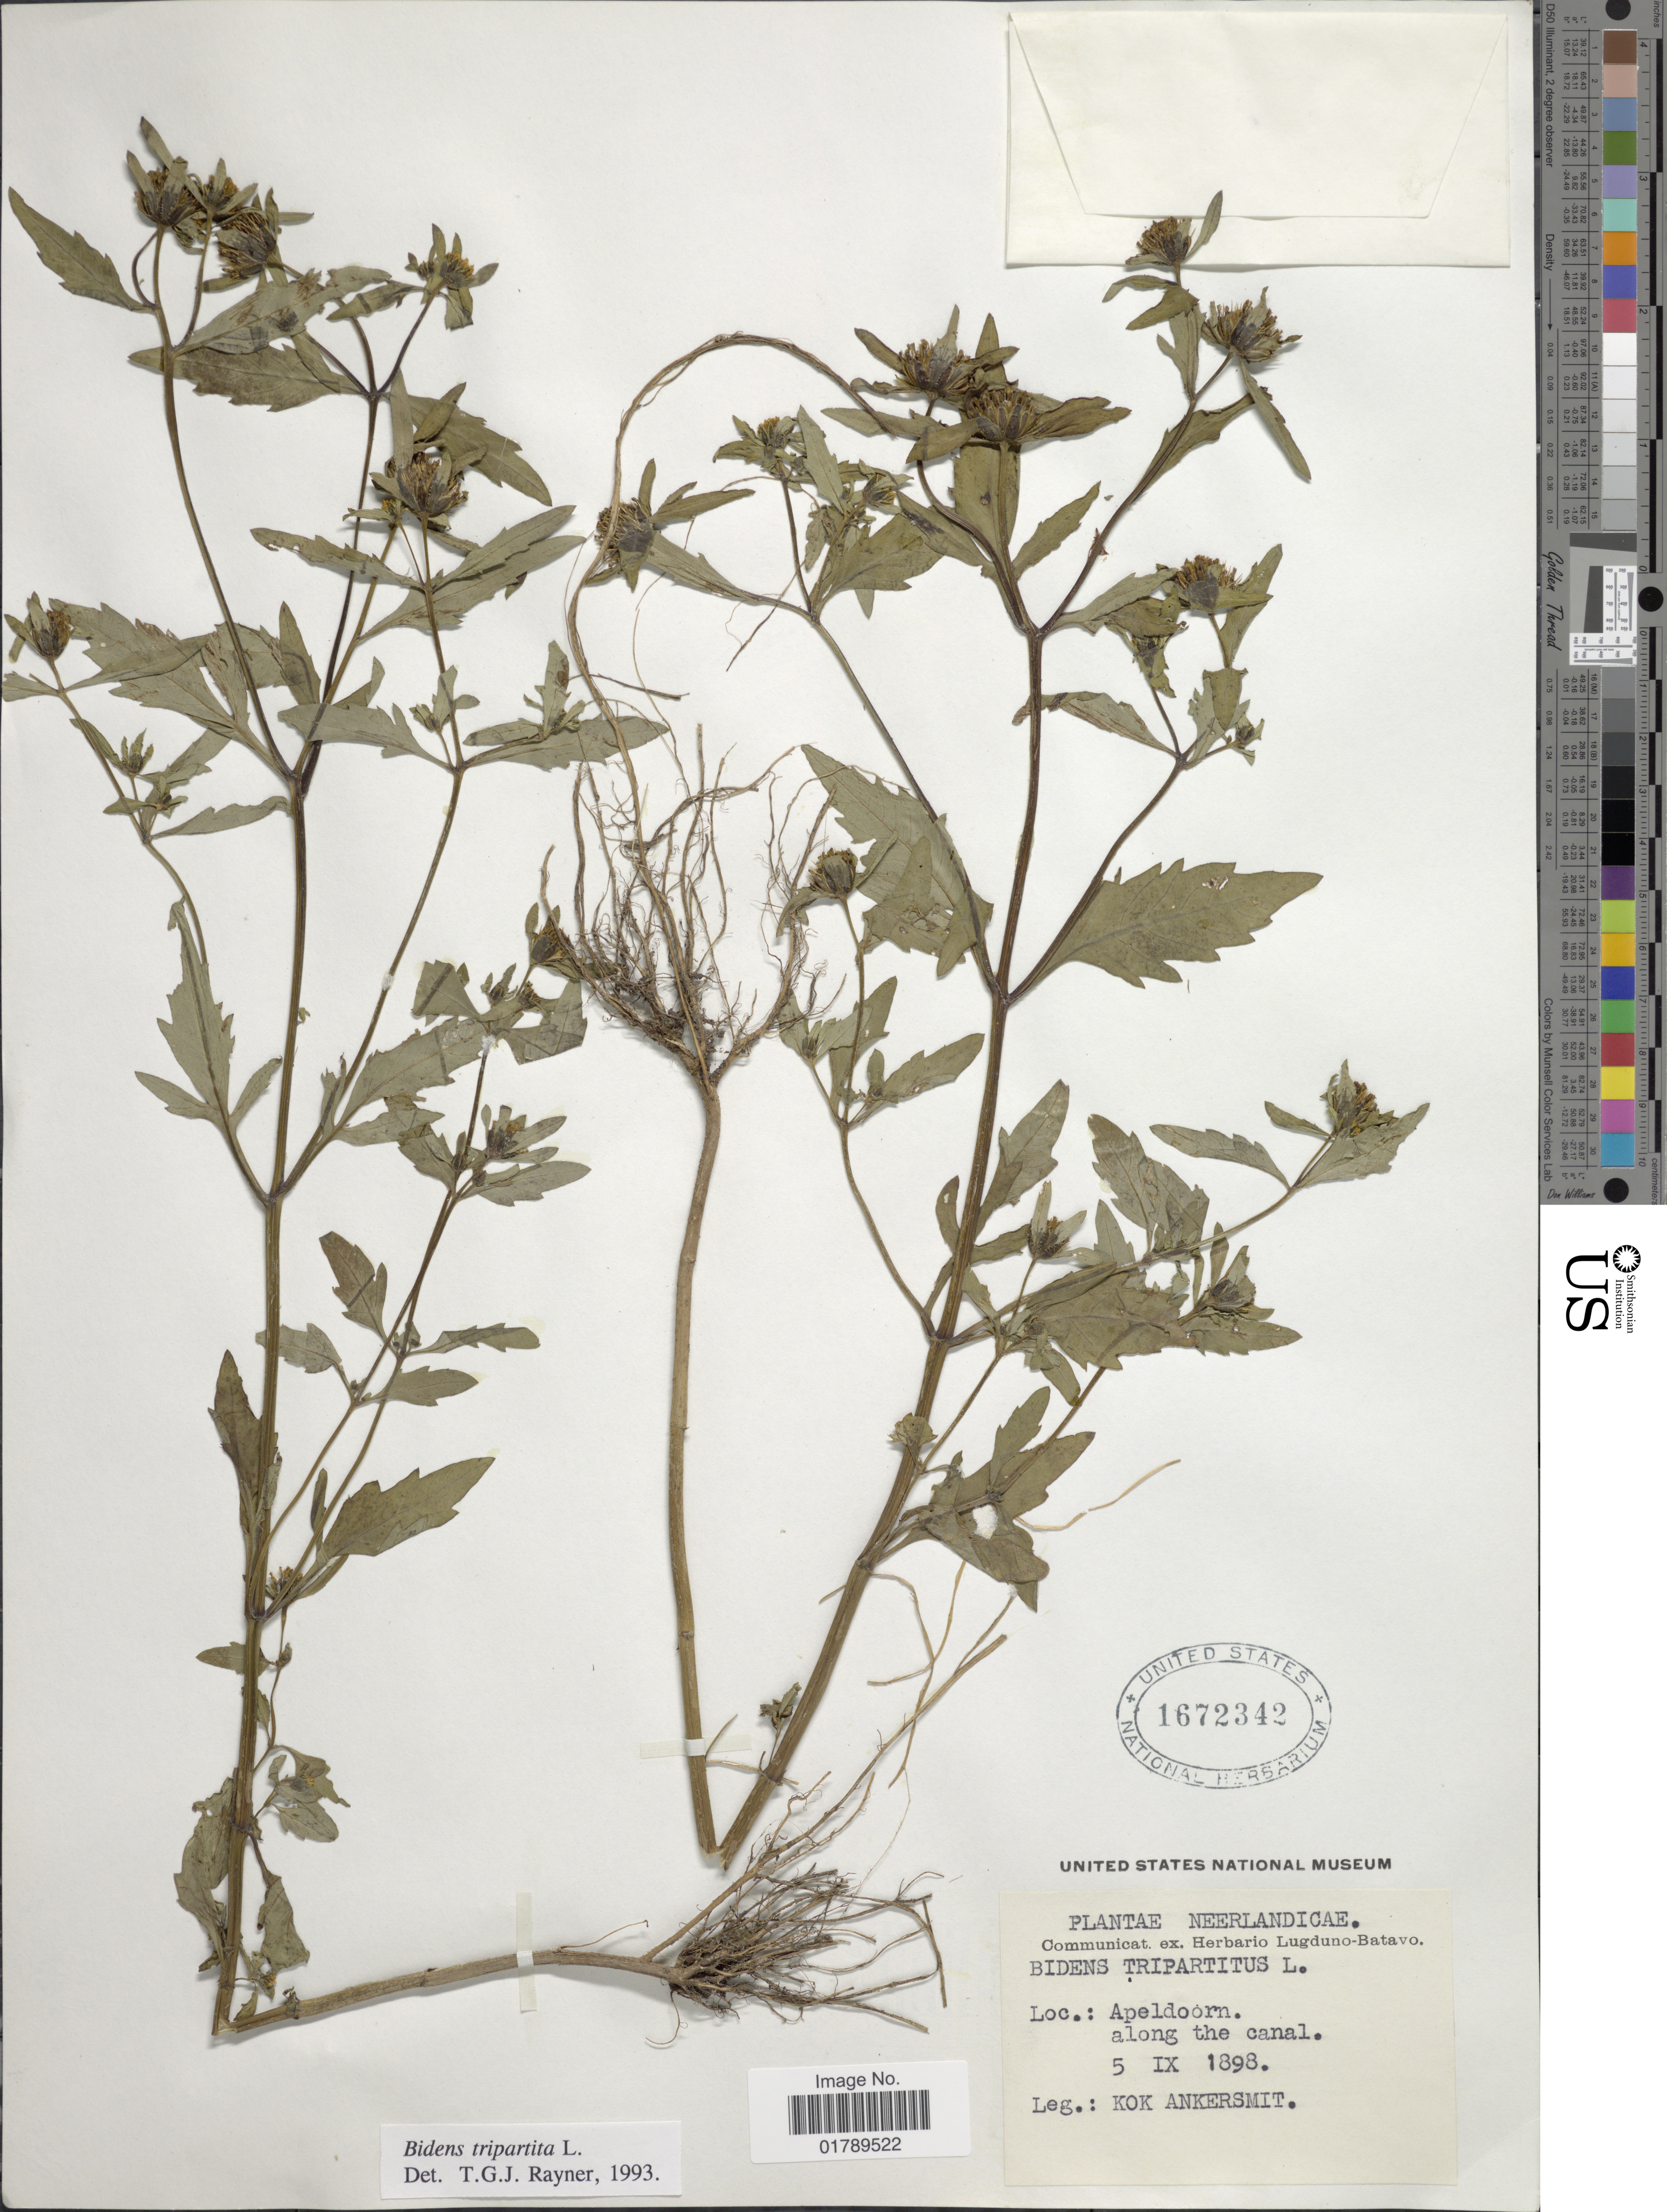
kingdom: Plantae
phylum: Tracheophyta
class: Magnoliopsida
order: Asterales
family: Asteraceae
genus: Bidens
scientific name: Bidens tripartita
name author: L.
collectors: K. Ankersmit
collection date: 1898-09-05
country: Netherlands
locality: Neerlandica. Apeldoorn. along the canal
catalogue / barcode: US 1672342